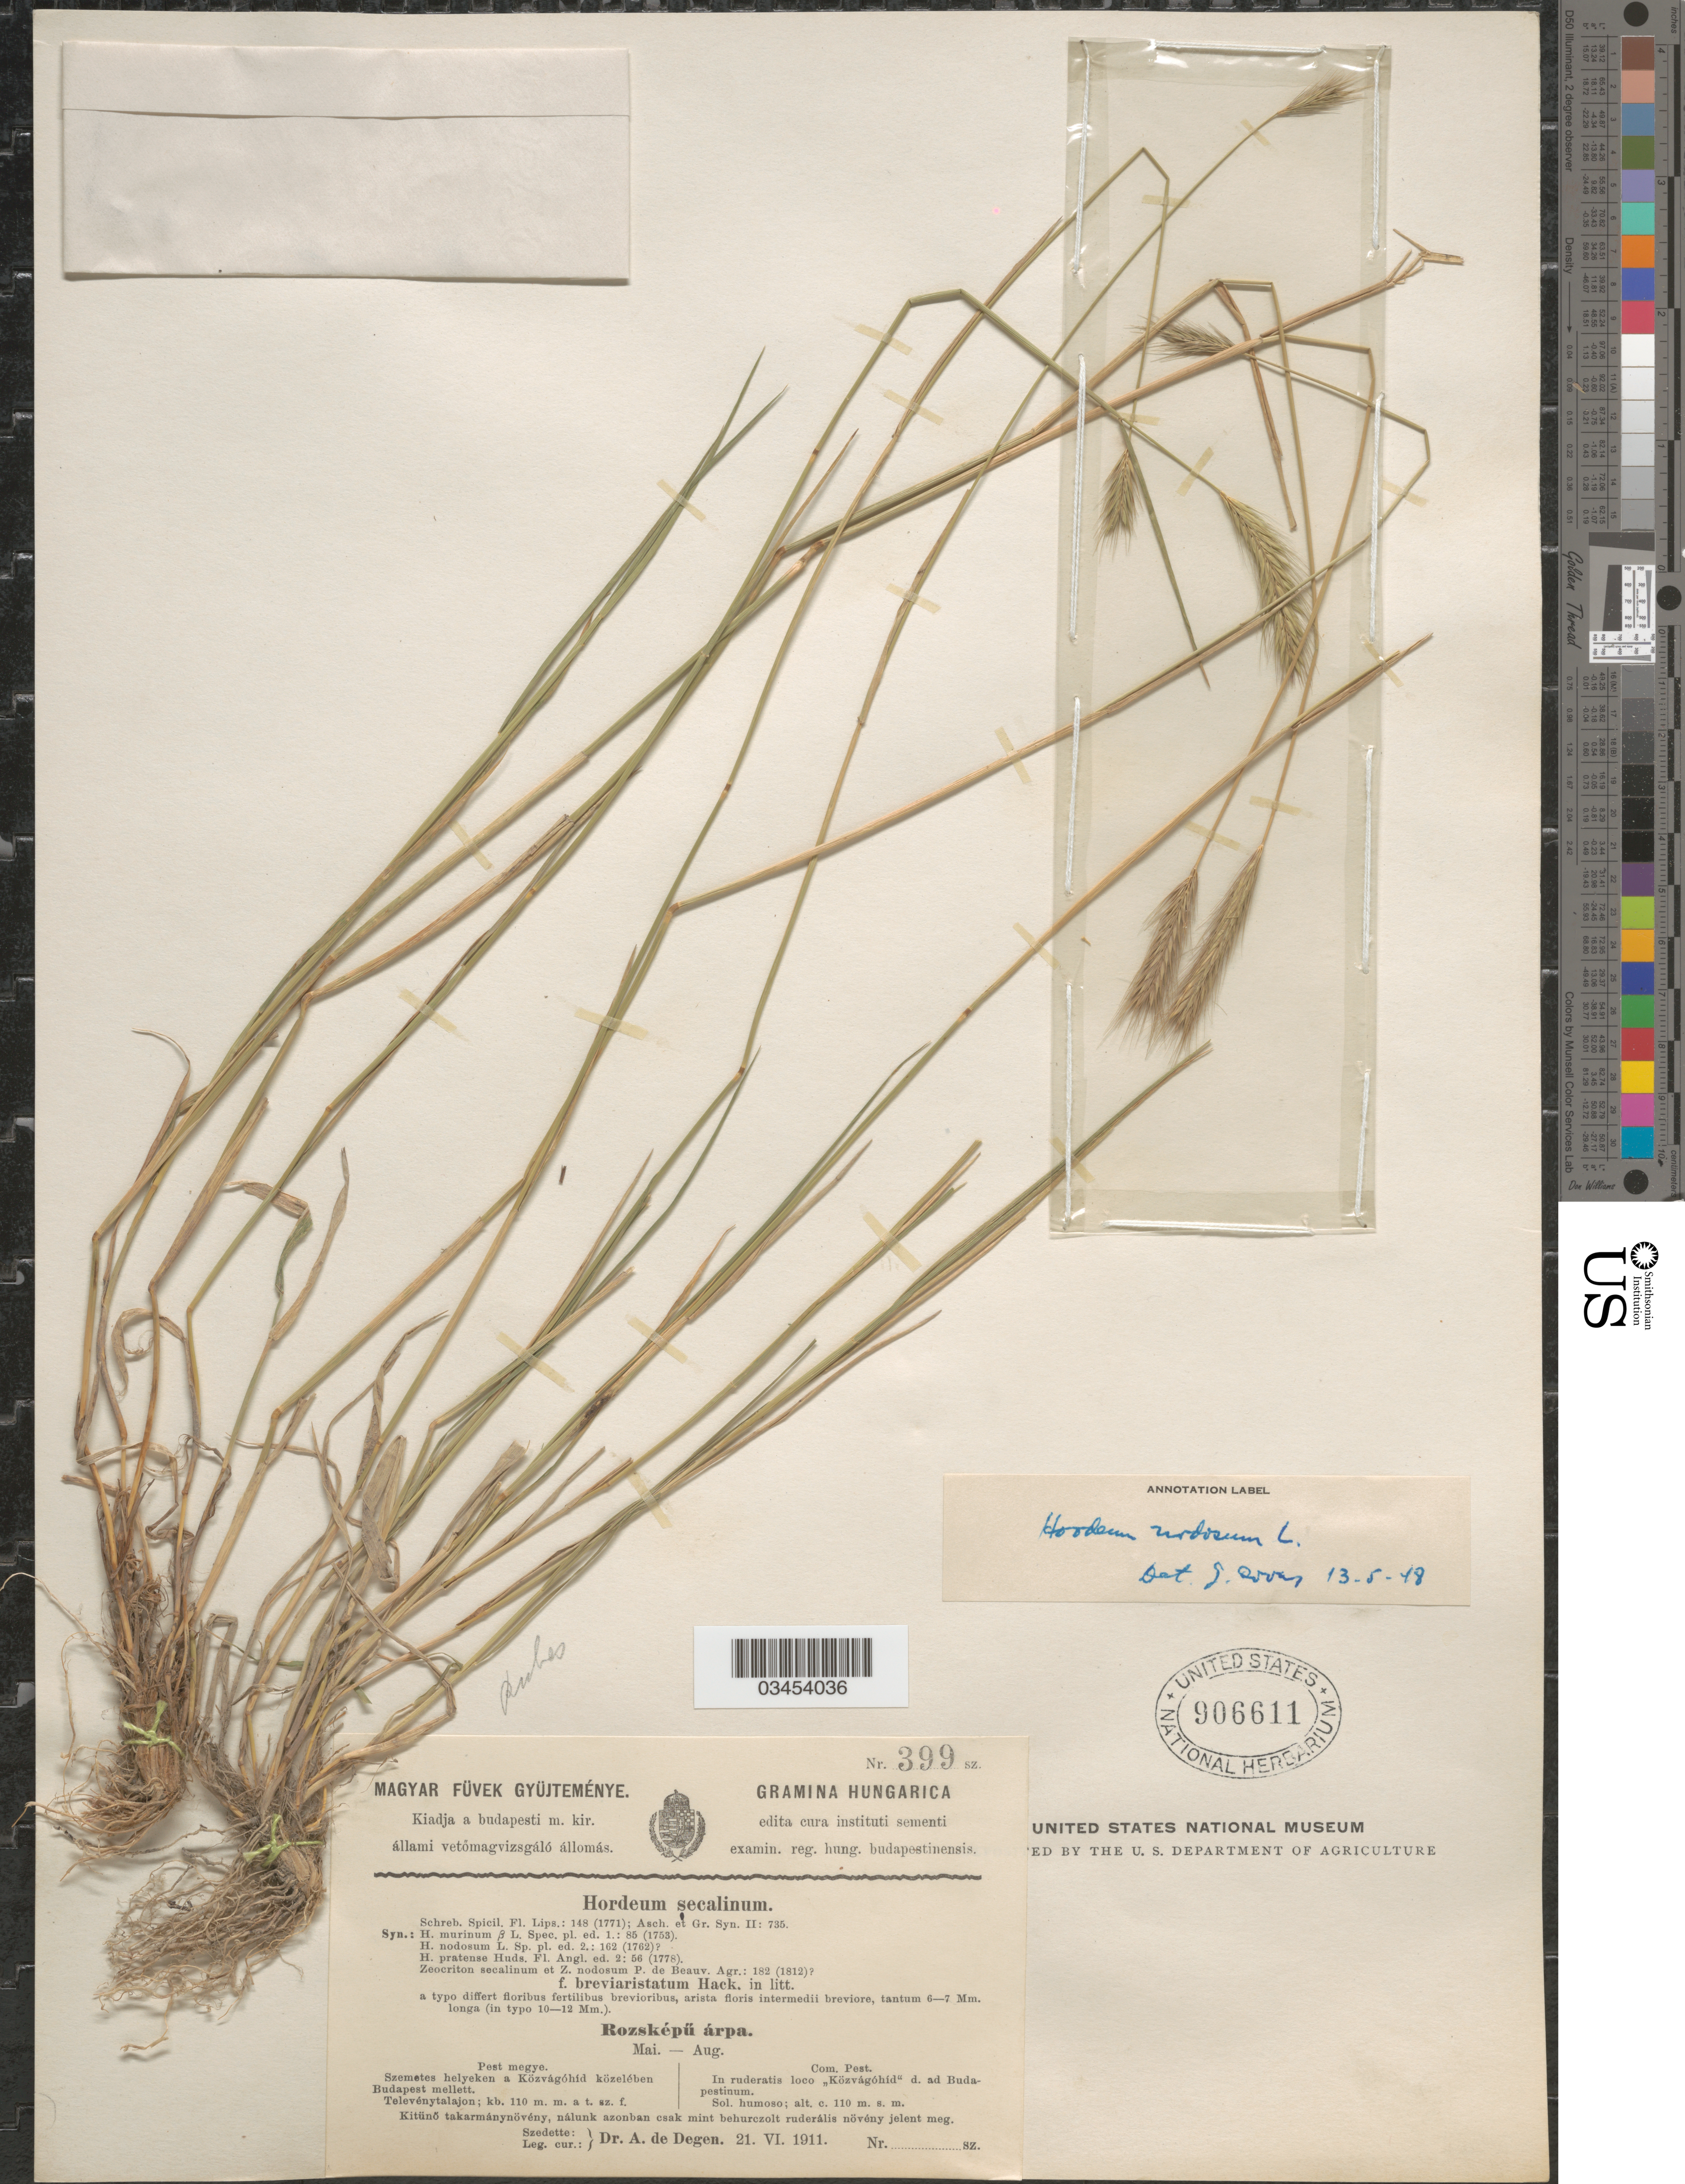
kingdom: Plantae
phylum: Tracheophyta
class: Liliopsida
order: Poales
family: Poaceae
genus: Hordeum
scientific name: Hordeum secalinum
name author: Schreb.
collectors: A. Degen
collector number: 399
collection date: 1911-06-21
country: Hungary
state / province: Pest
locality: Hungarica. Com. Pest. In ruderatis loco "Közvágóhíd" d. ad Budapestinum. Sol. humoso.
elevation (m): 110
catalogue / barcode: US 906611